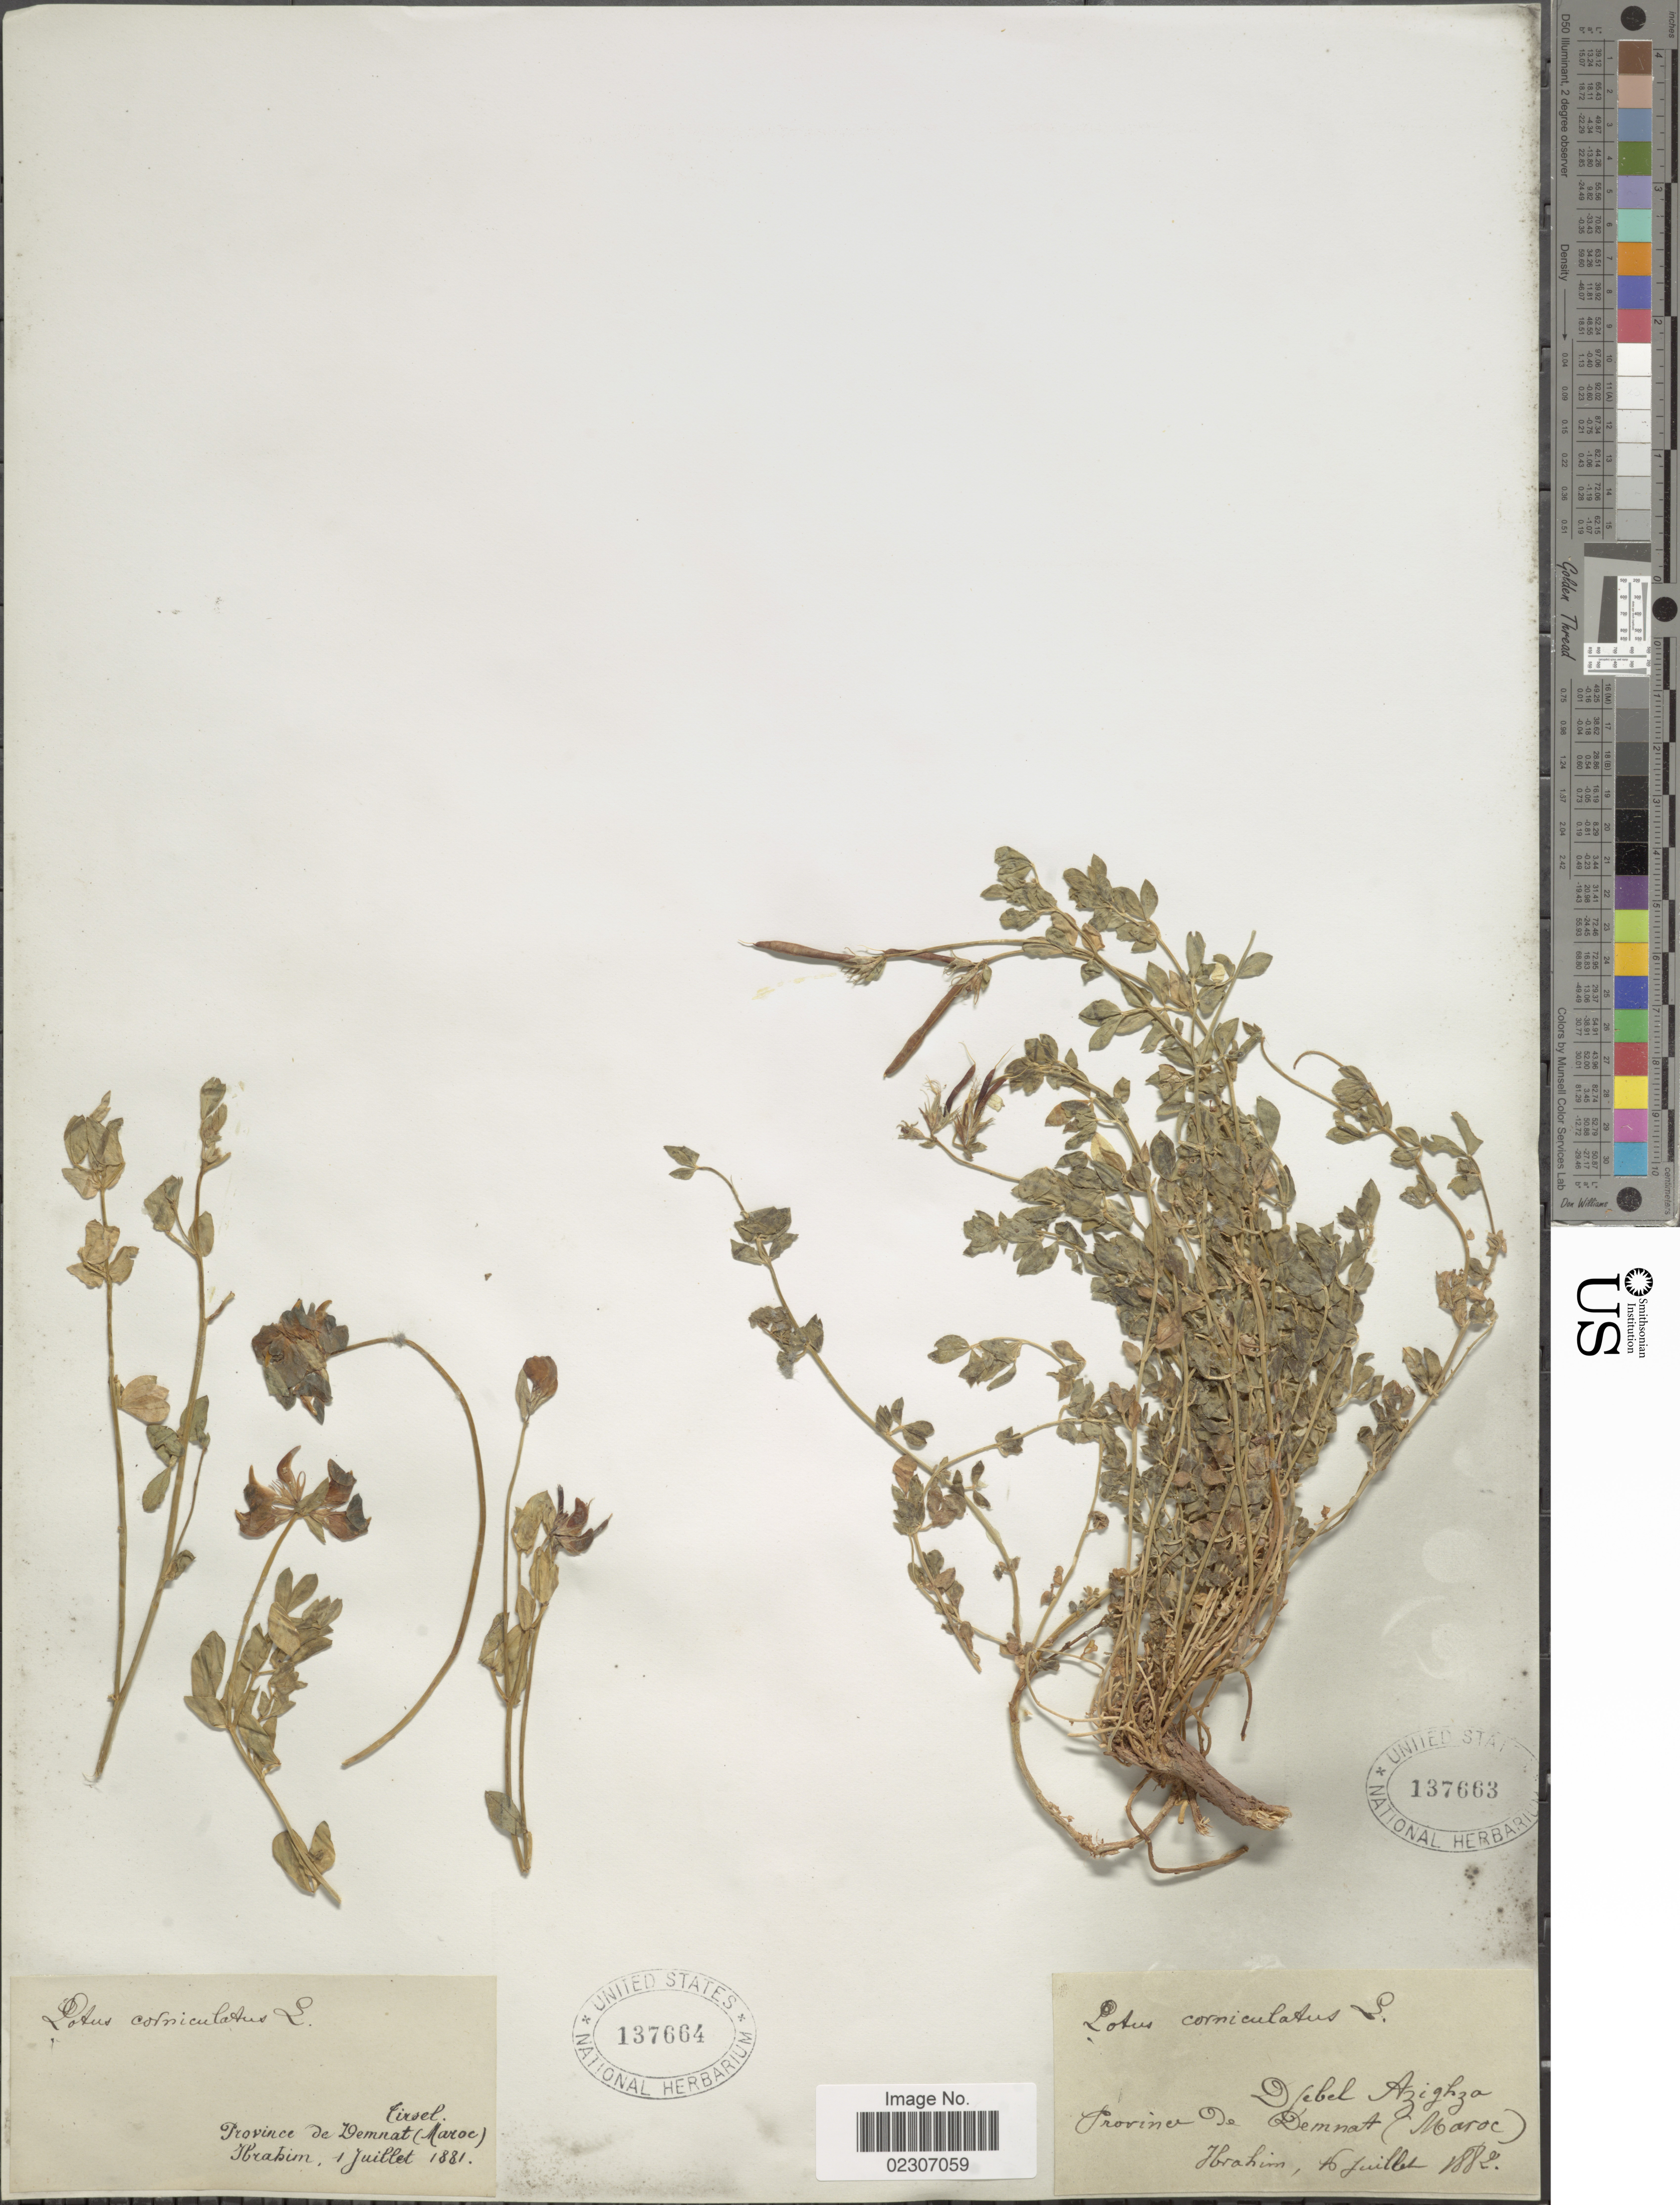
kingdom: Plantae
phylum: Tracheophyta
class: Magnoliopsida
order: Fabales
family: Fabaceae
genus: Lotus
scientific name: Lotus corniculatus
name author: L.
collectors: -. Ibrahim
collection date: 1881-07-01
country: Morocco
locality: Cirsel, Province de Demnat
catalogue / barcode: US 137664